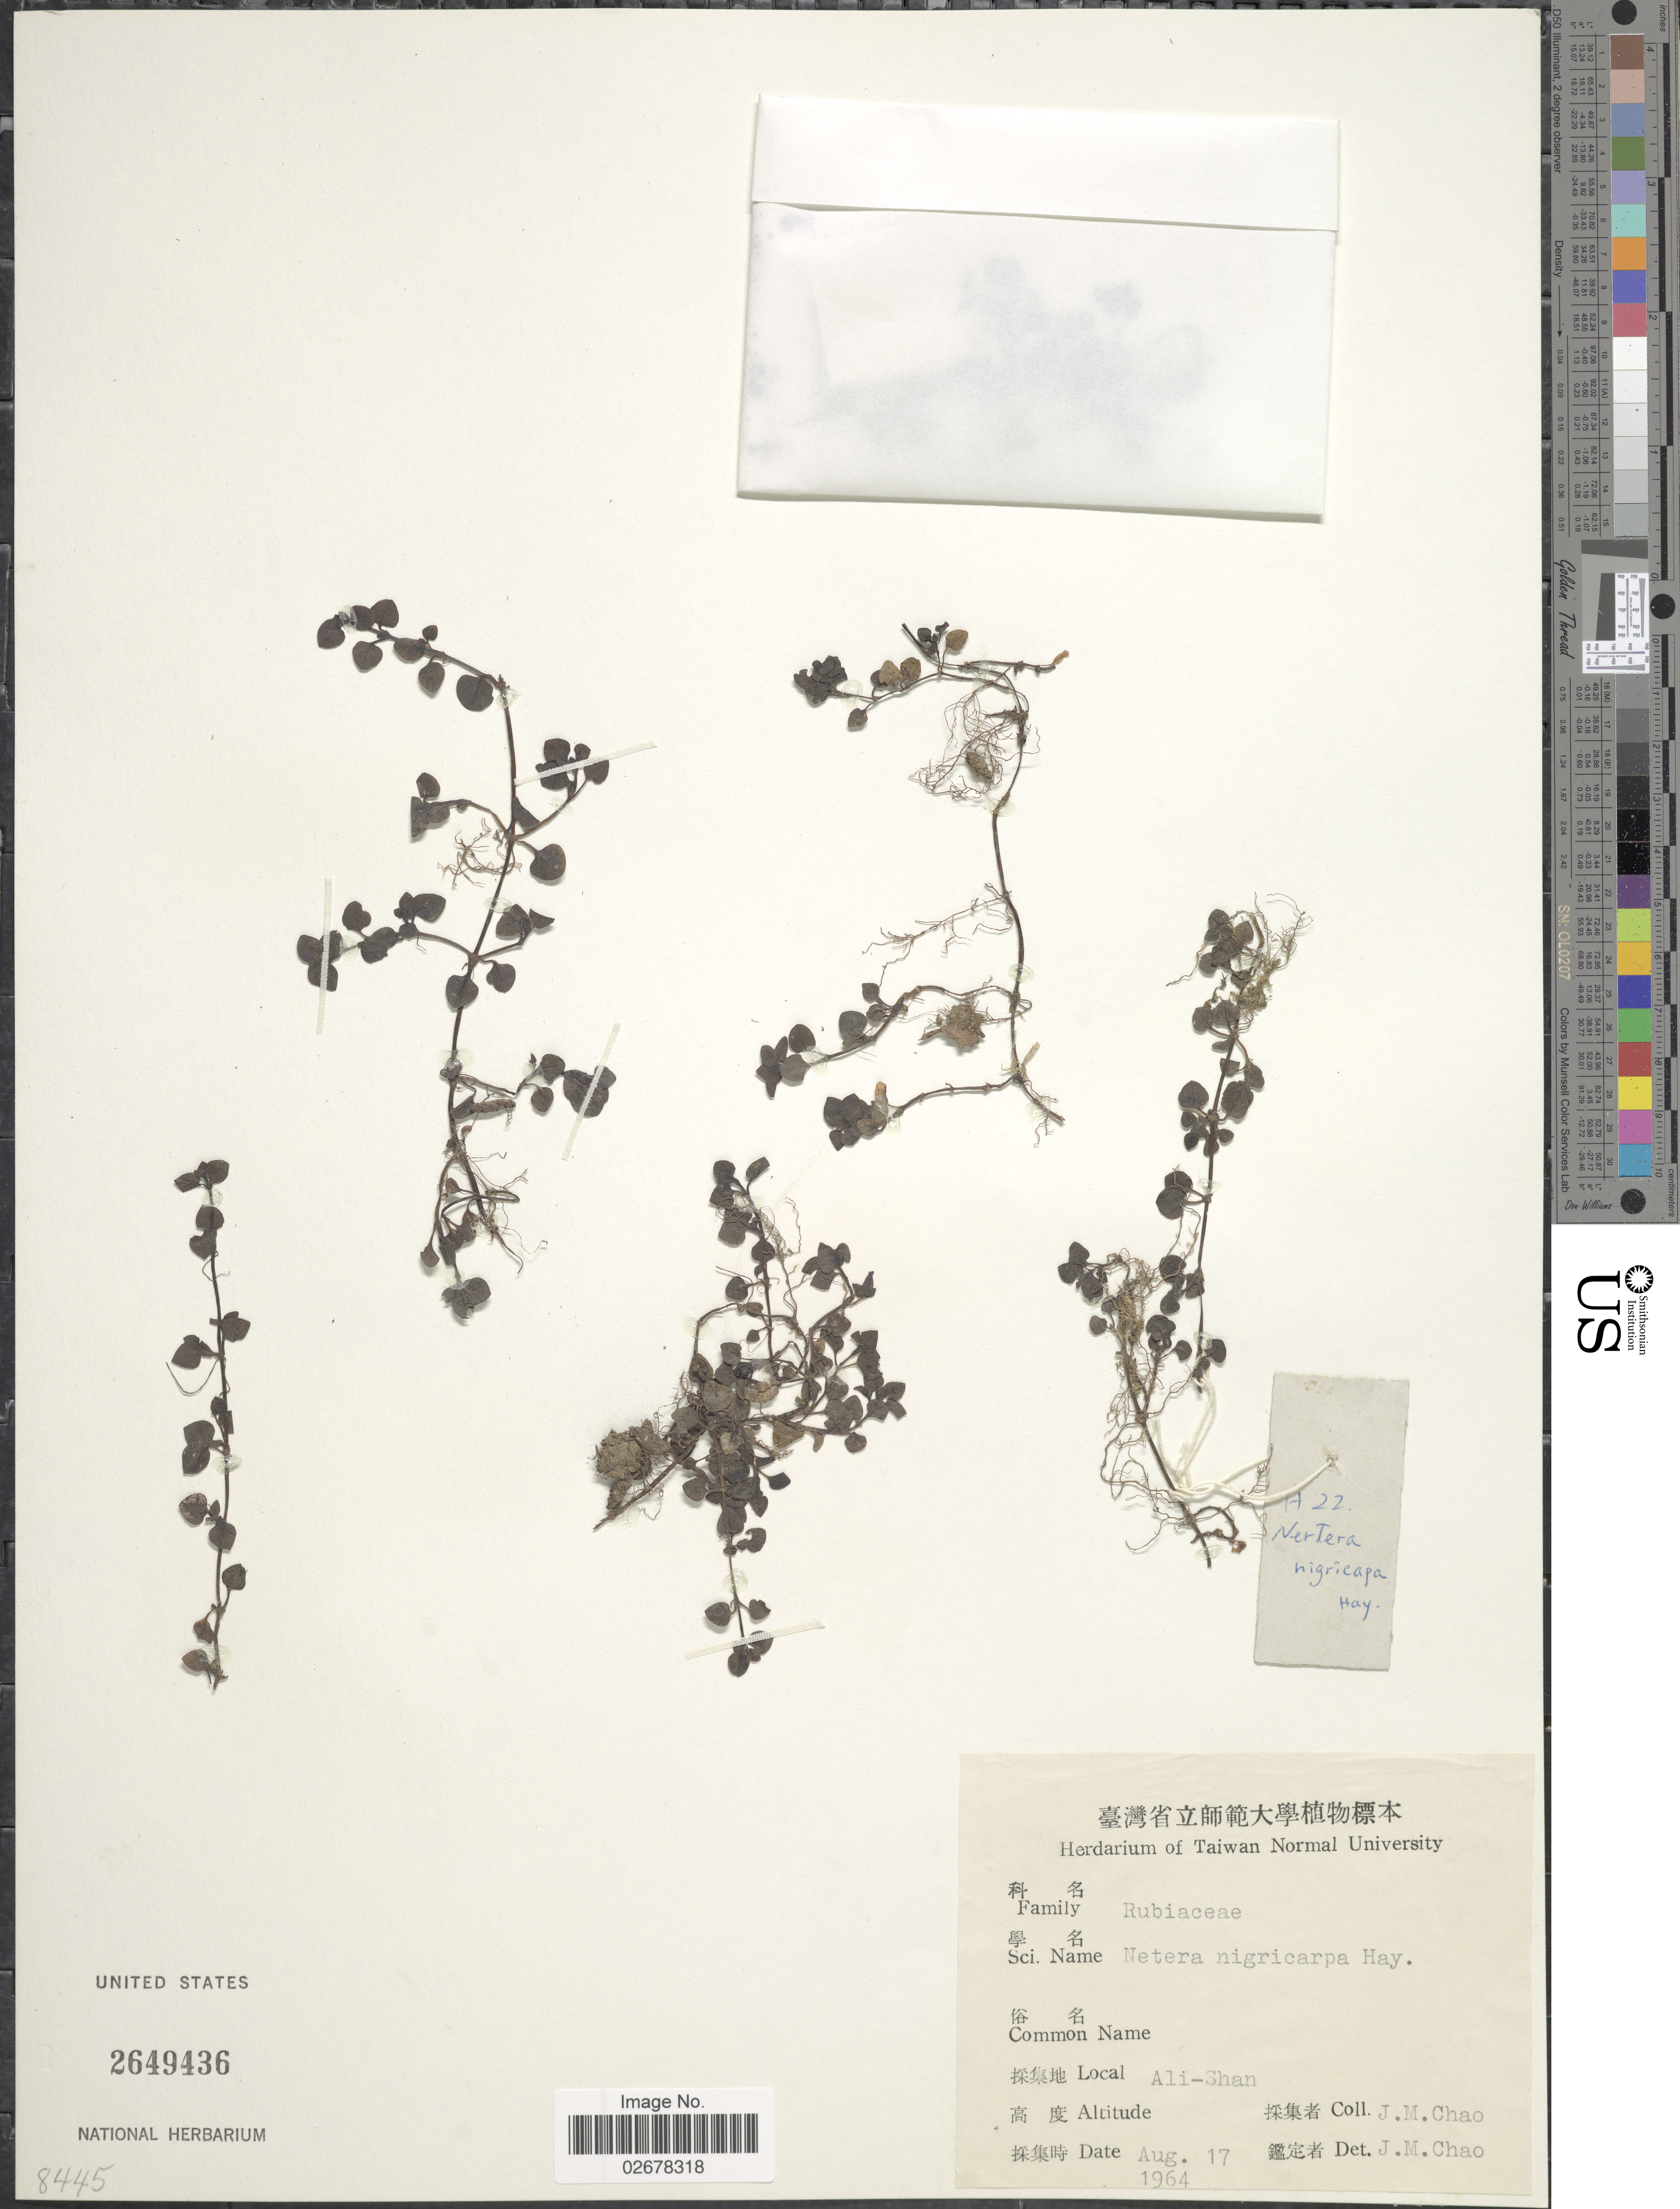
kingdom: Plantae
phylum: Tracheophyta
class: Magnoliopsida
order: Gentianales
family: Rubiaceae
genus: Nertera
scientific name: Nertera nigricarpa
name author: Hayata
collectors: J. Chao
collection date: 1964-08-17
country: Taiwan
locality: Ali-Shan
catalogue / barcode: US 2649436